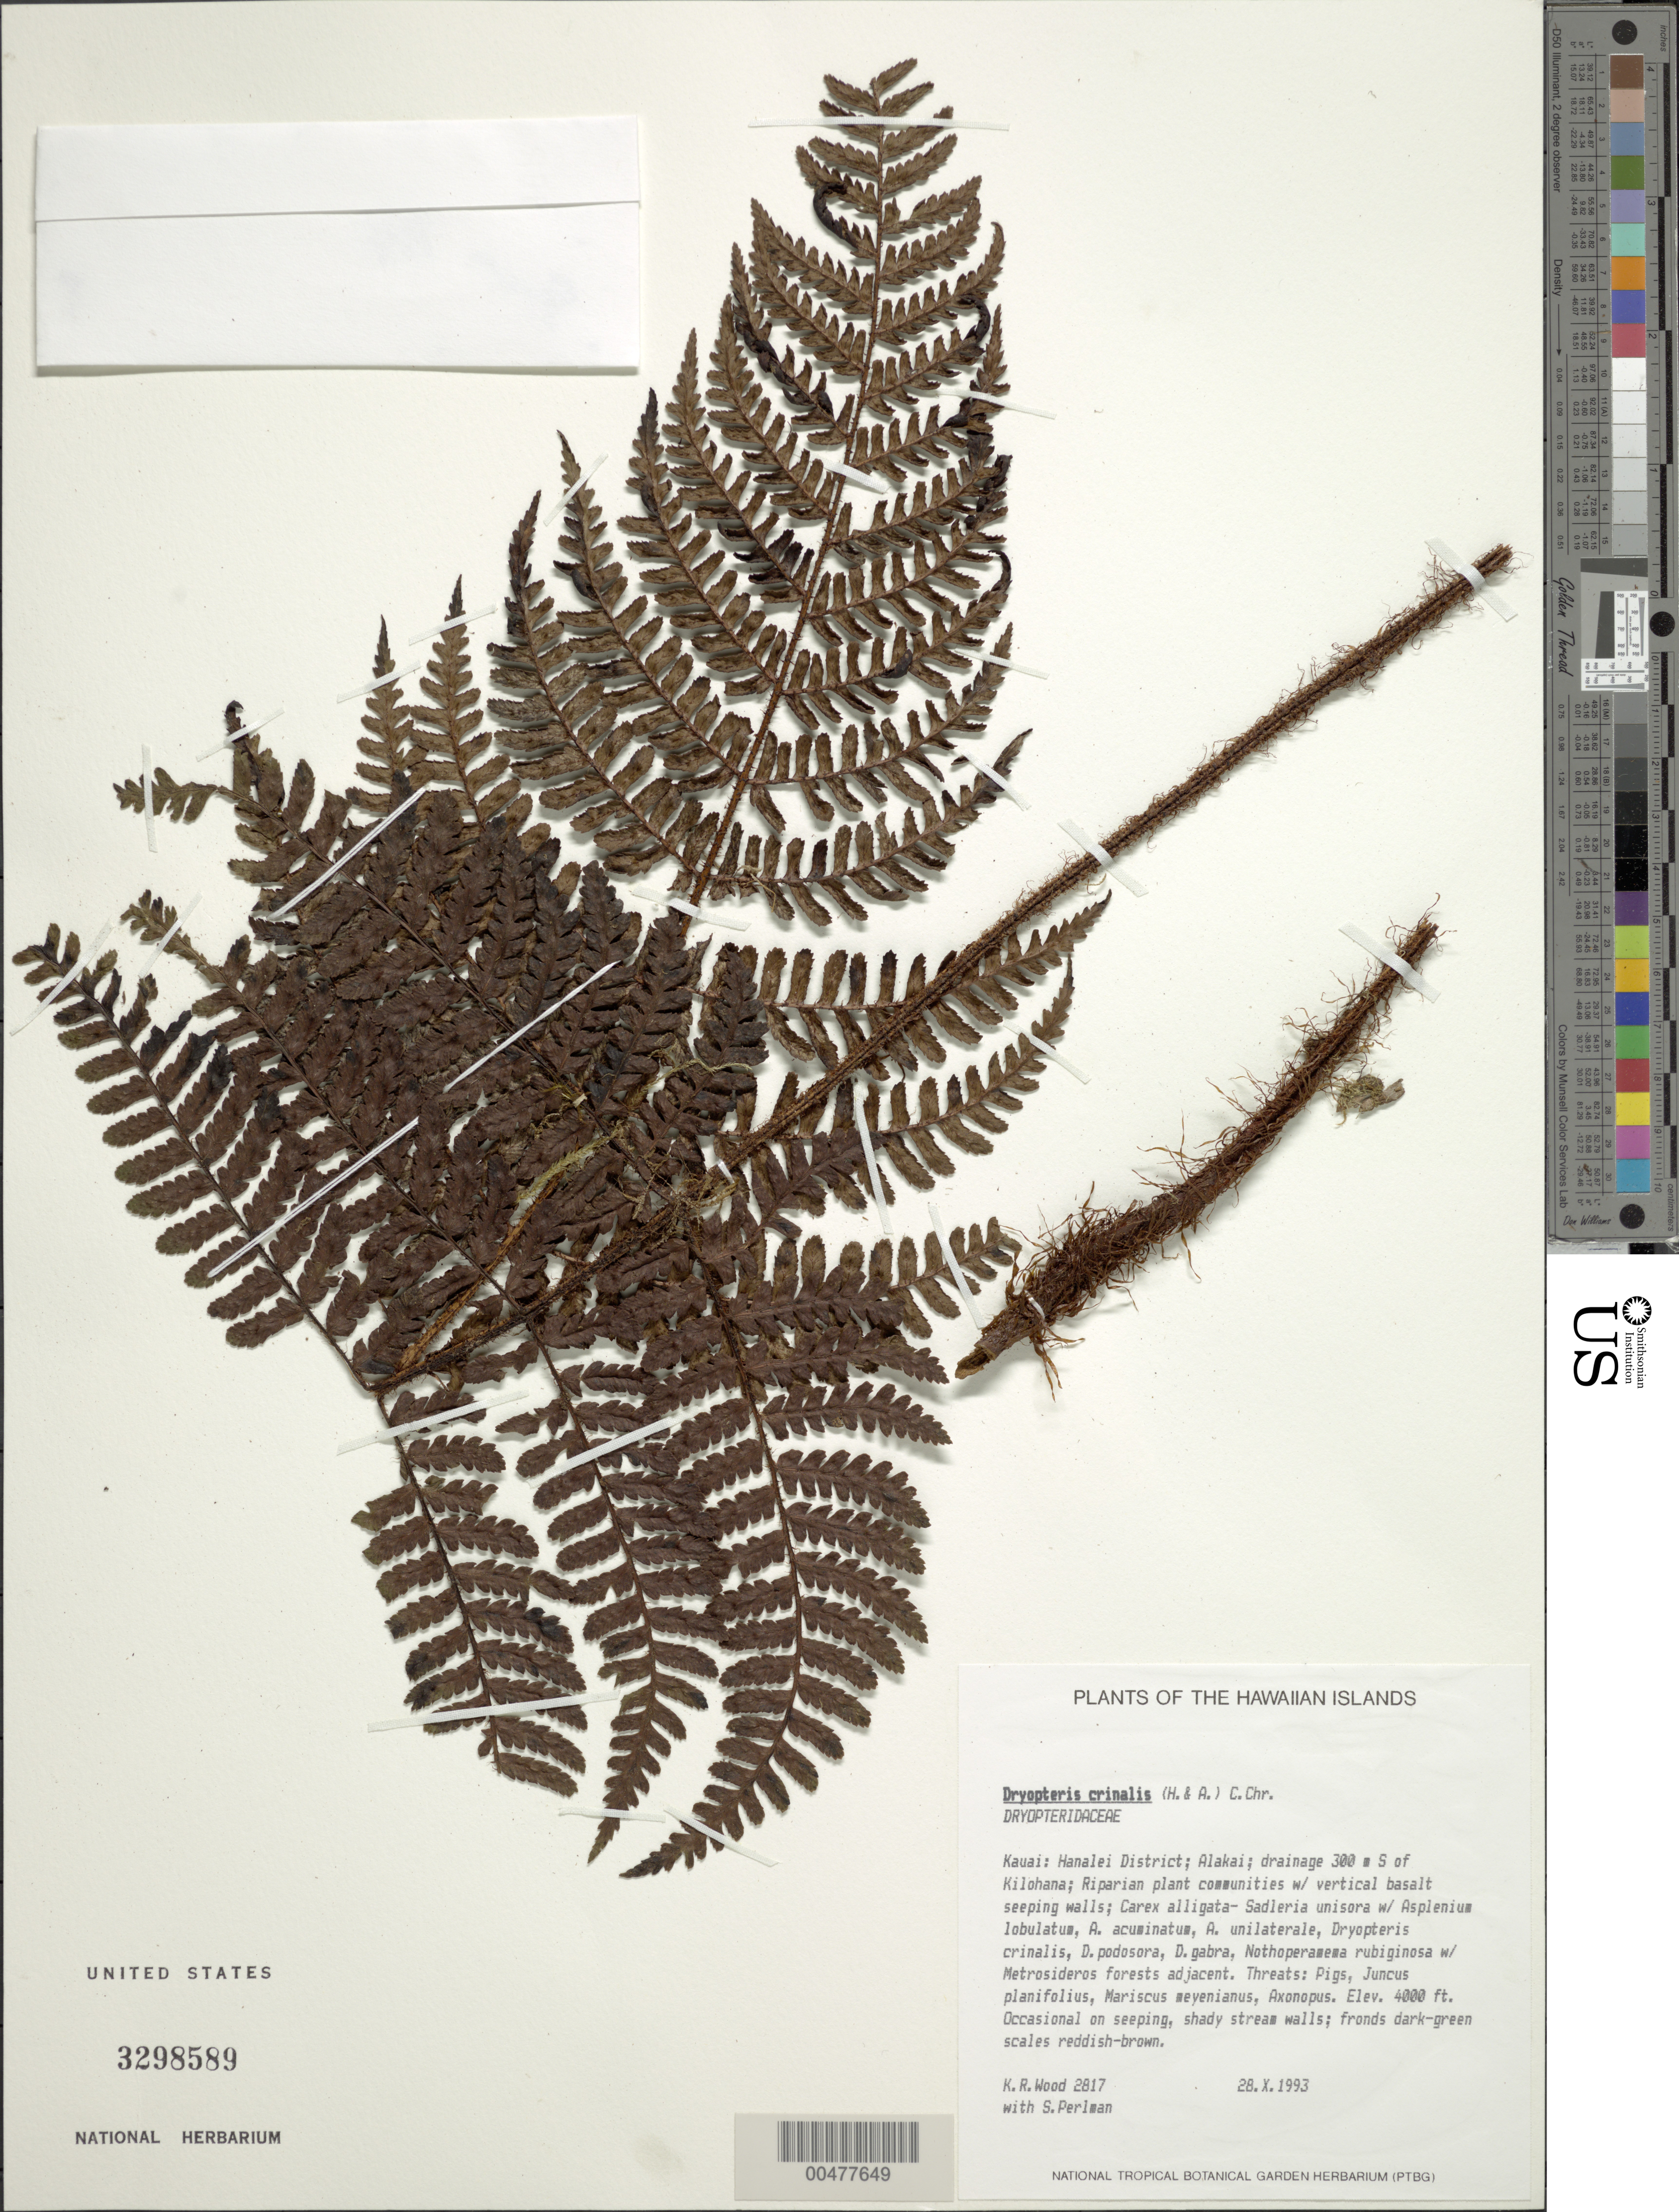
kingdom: Plantae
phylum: Tracheophyta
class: Polypodiopsida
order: Polypodiales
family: Dryopteridaceae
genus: Dryopteris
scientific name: Dryopteris crinalis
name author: C. Chr.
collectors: K. R. Wood & S. P. Perlman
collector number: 2817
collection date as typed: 28 Oct 1993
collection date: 1993-10-28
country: United States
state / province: Hawaii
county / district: Kauai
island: Kaua'i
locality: Hanalei Dist., Alakai, drainage 300 m S of Kilohana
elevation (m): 1219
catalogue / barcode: US 3298589